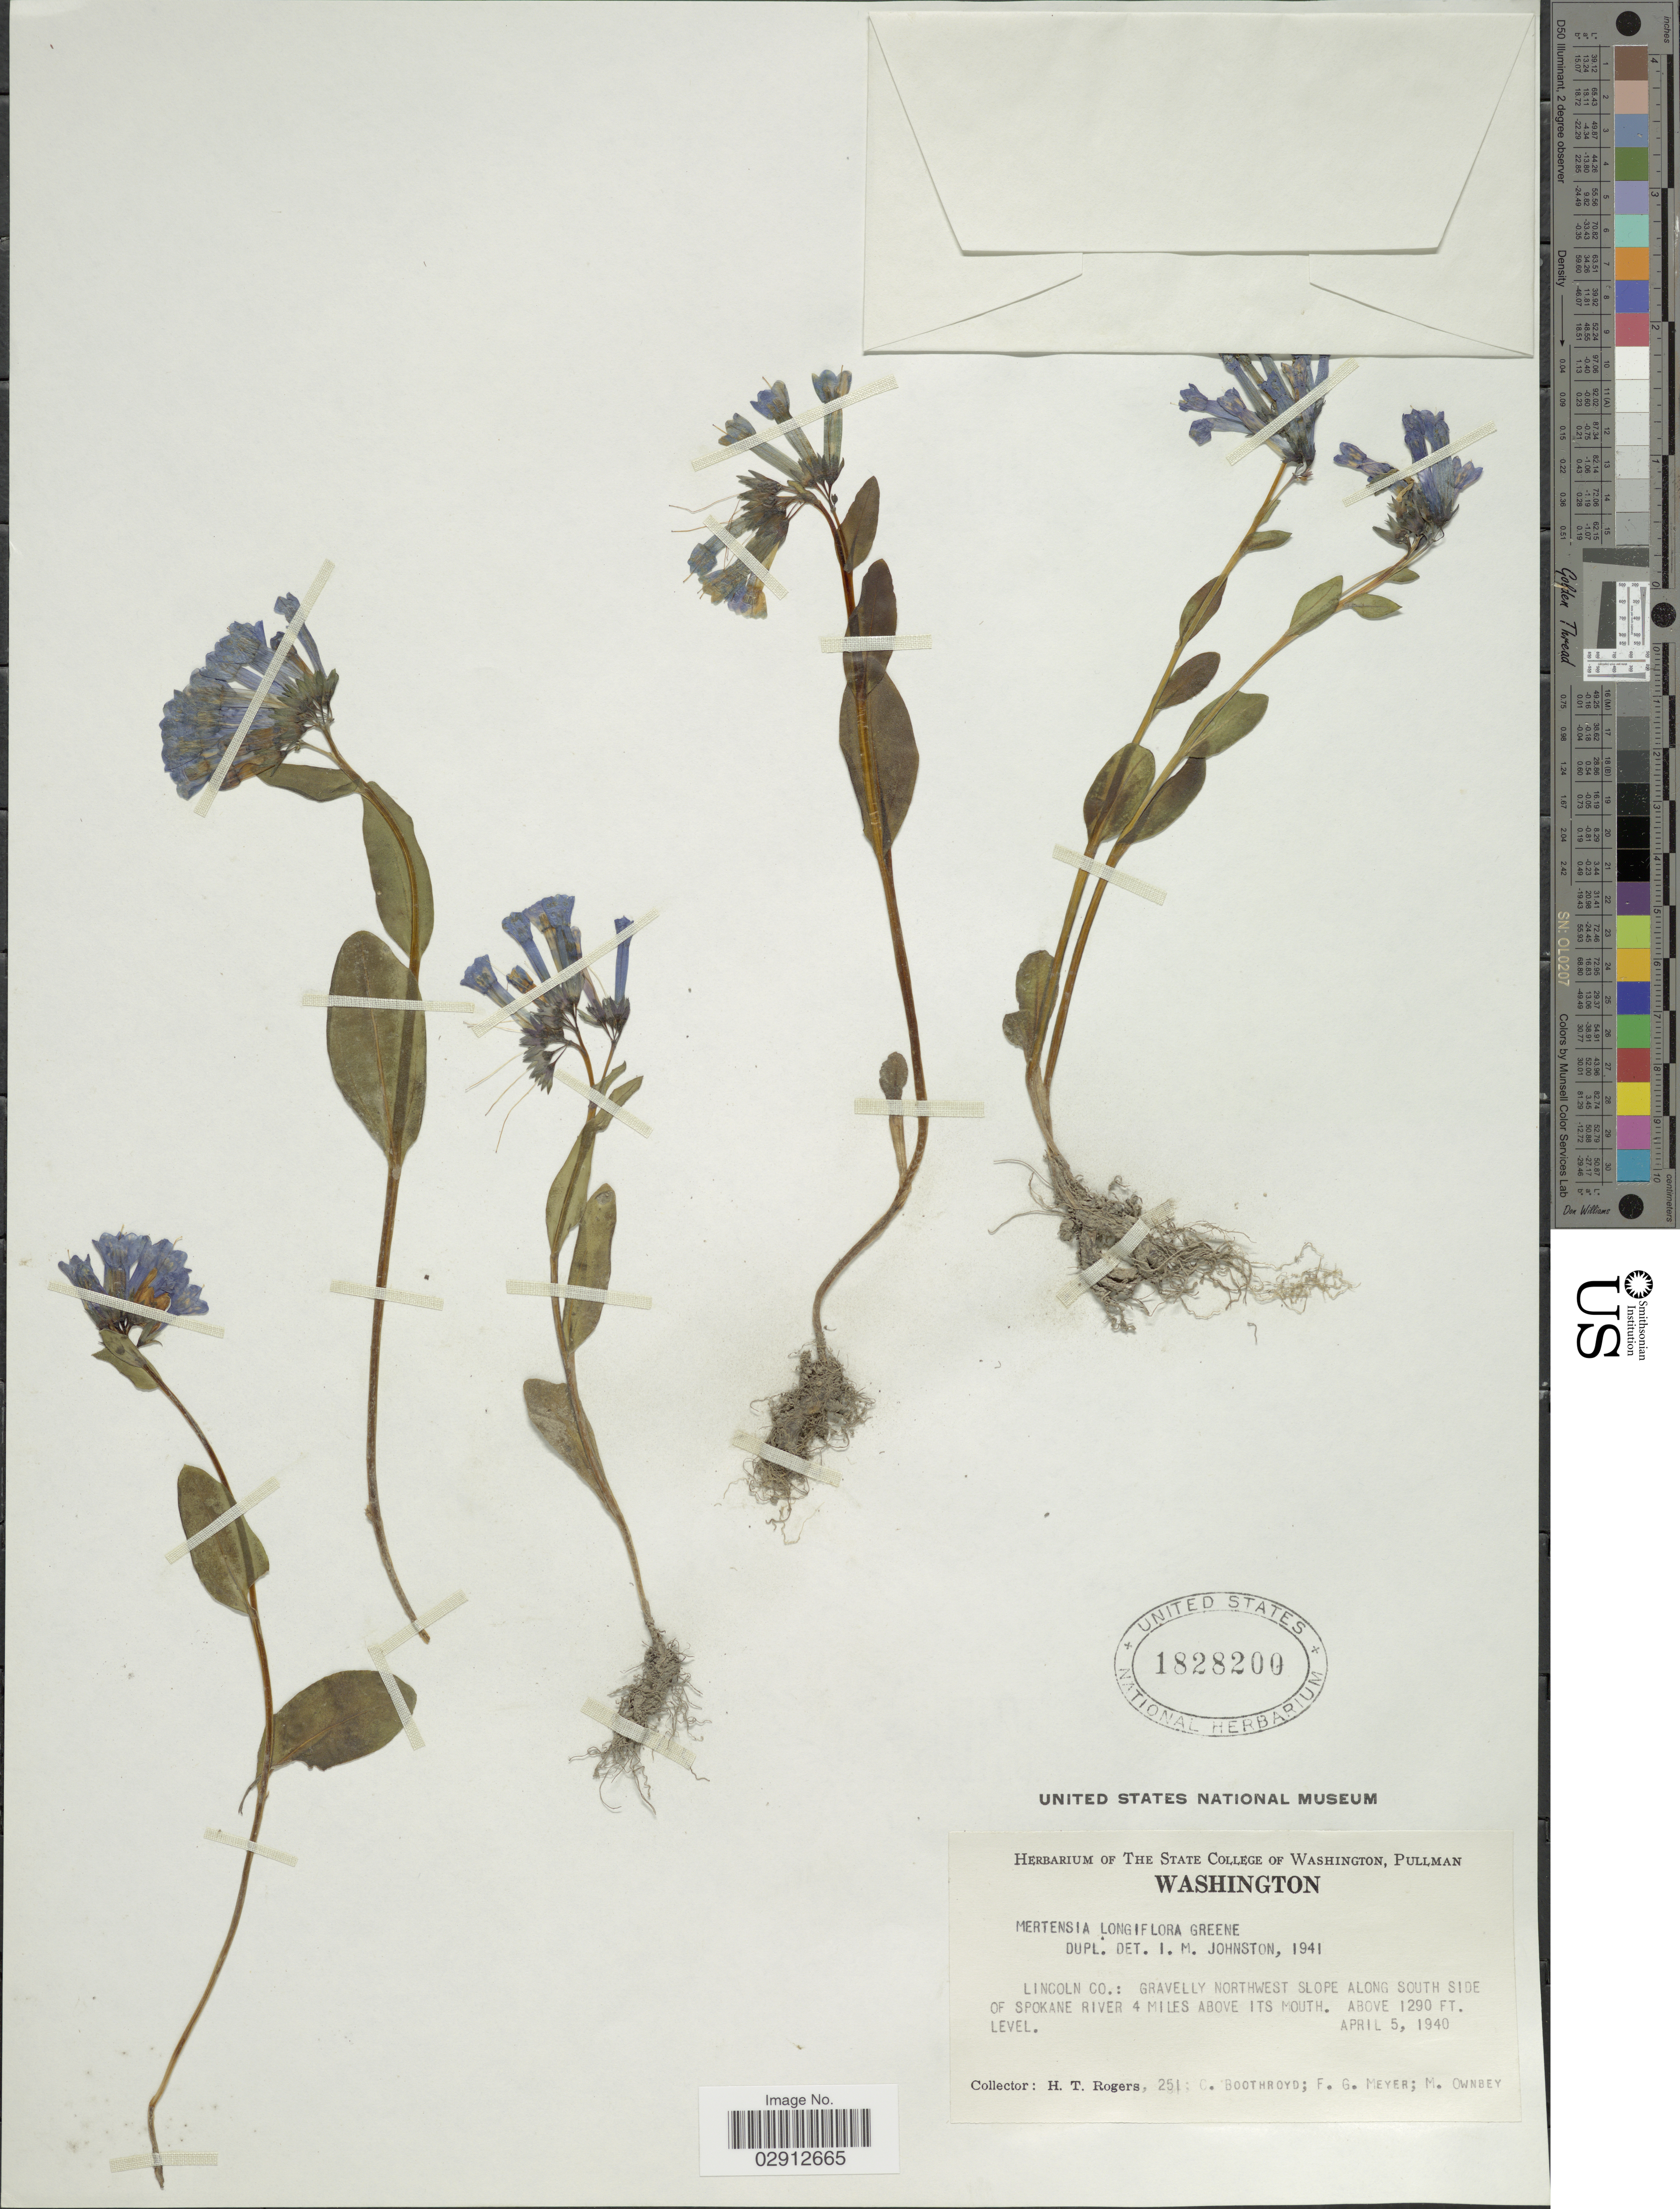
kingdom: Plantae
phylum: Tracheophyta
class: Magnoliopsida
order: Boraginales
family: Boraginaceae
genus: Mertensia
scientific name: Mertensia longiflora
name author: Rydb.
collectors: H. Rogers, C. Boothroyd, F. G. Meyer & M. Ownbey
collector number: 251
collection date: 1940-04-05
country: United States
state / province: Washington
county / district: Lincoln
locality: Lincoln Co.: Gravelly northwest slope along south side of Spokane River 4 miles above its mouth.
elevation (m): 393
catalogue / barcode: US 1828200